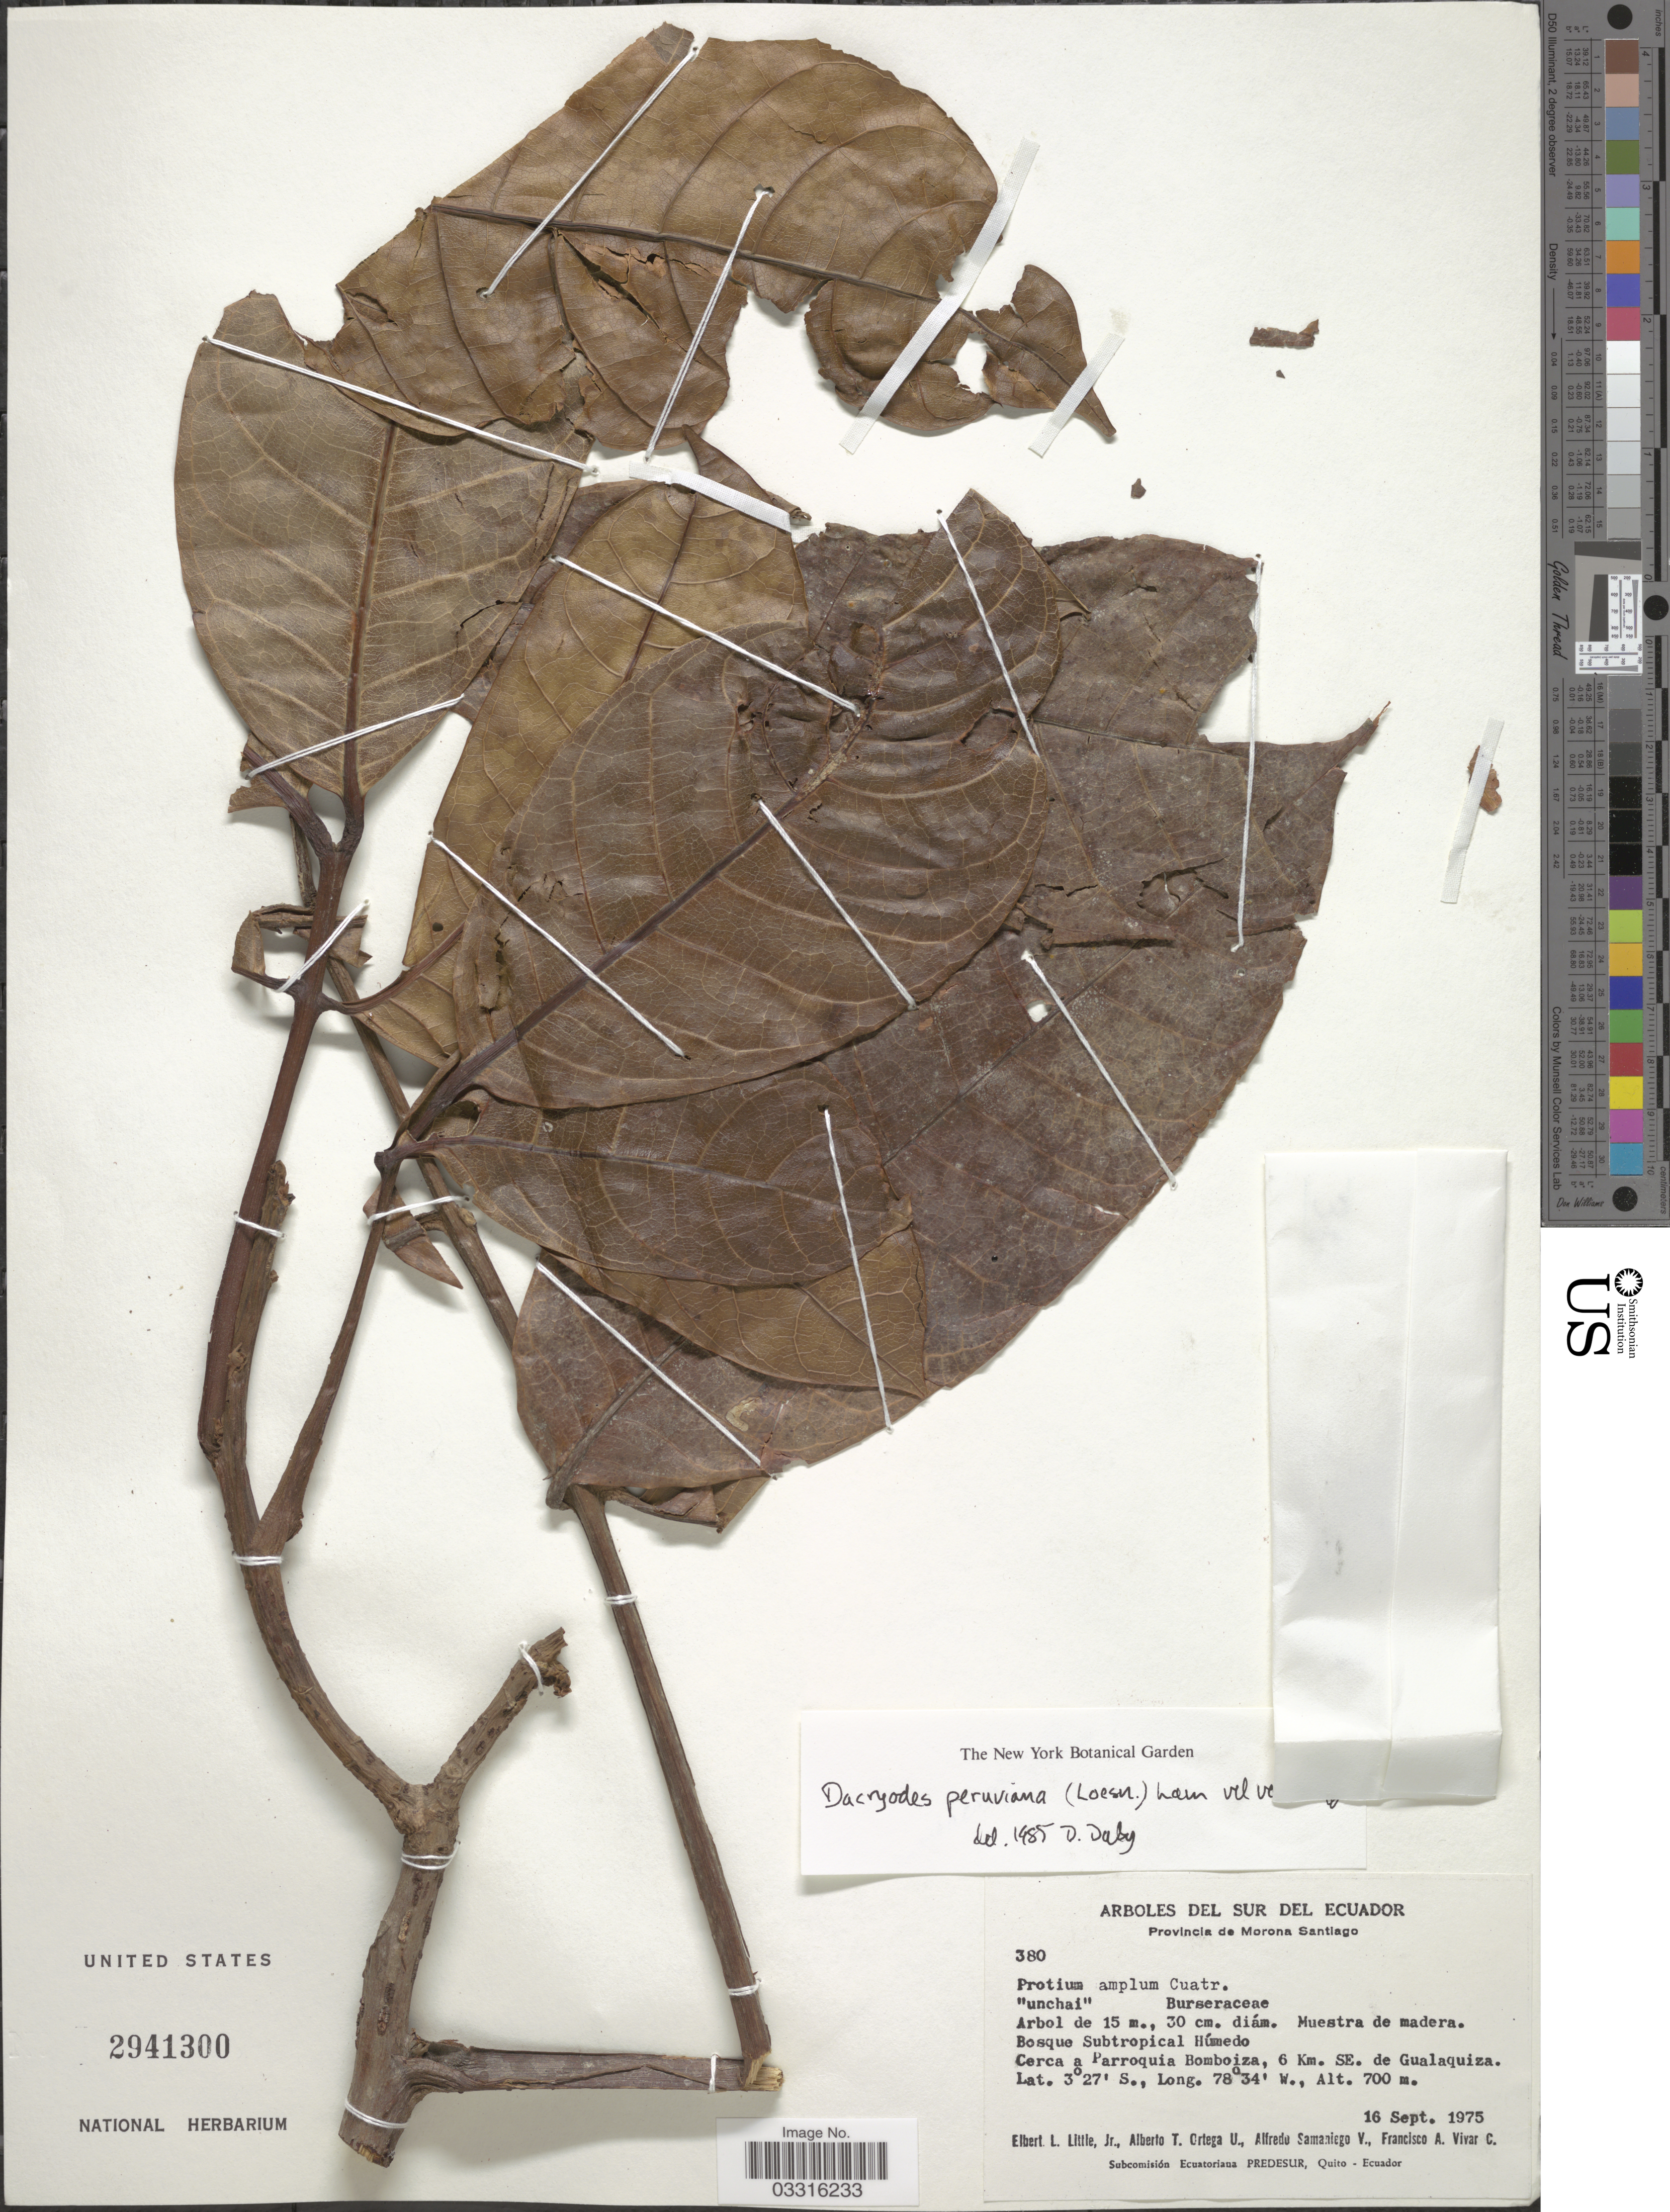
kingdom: Plantae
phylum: Tracheophyta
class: Magnoliopsida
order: Sapindales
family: Burseraceae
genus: Dacryodes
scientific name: Dacryodes peruviana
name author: (Loes.) H.J. Lam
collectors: E. L. Little, A. T. Ortega U., A. V. Samaniego & F. A. Vivar C.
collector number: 380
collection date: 1975-09-16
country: Ecuador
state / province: Morona-Santiago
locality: Cerca a Parroquia Bomboiza, 6 Km. SE. de Gualaquiza.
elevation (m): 700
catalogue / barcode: US 2941300